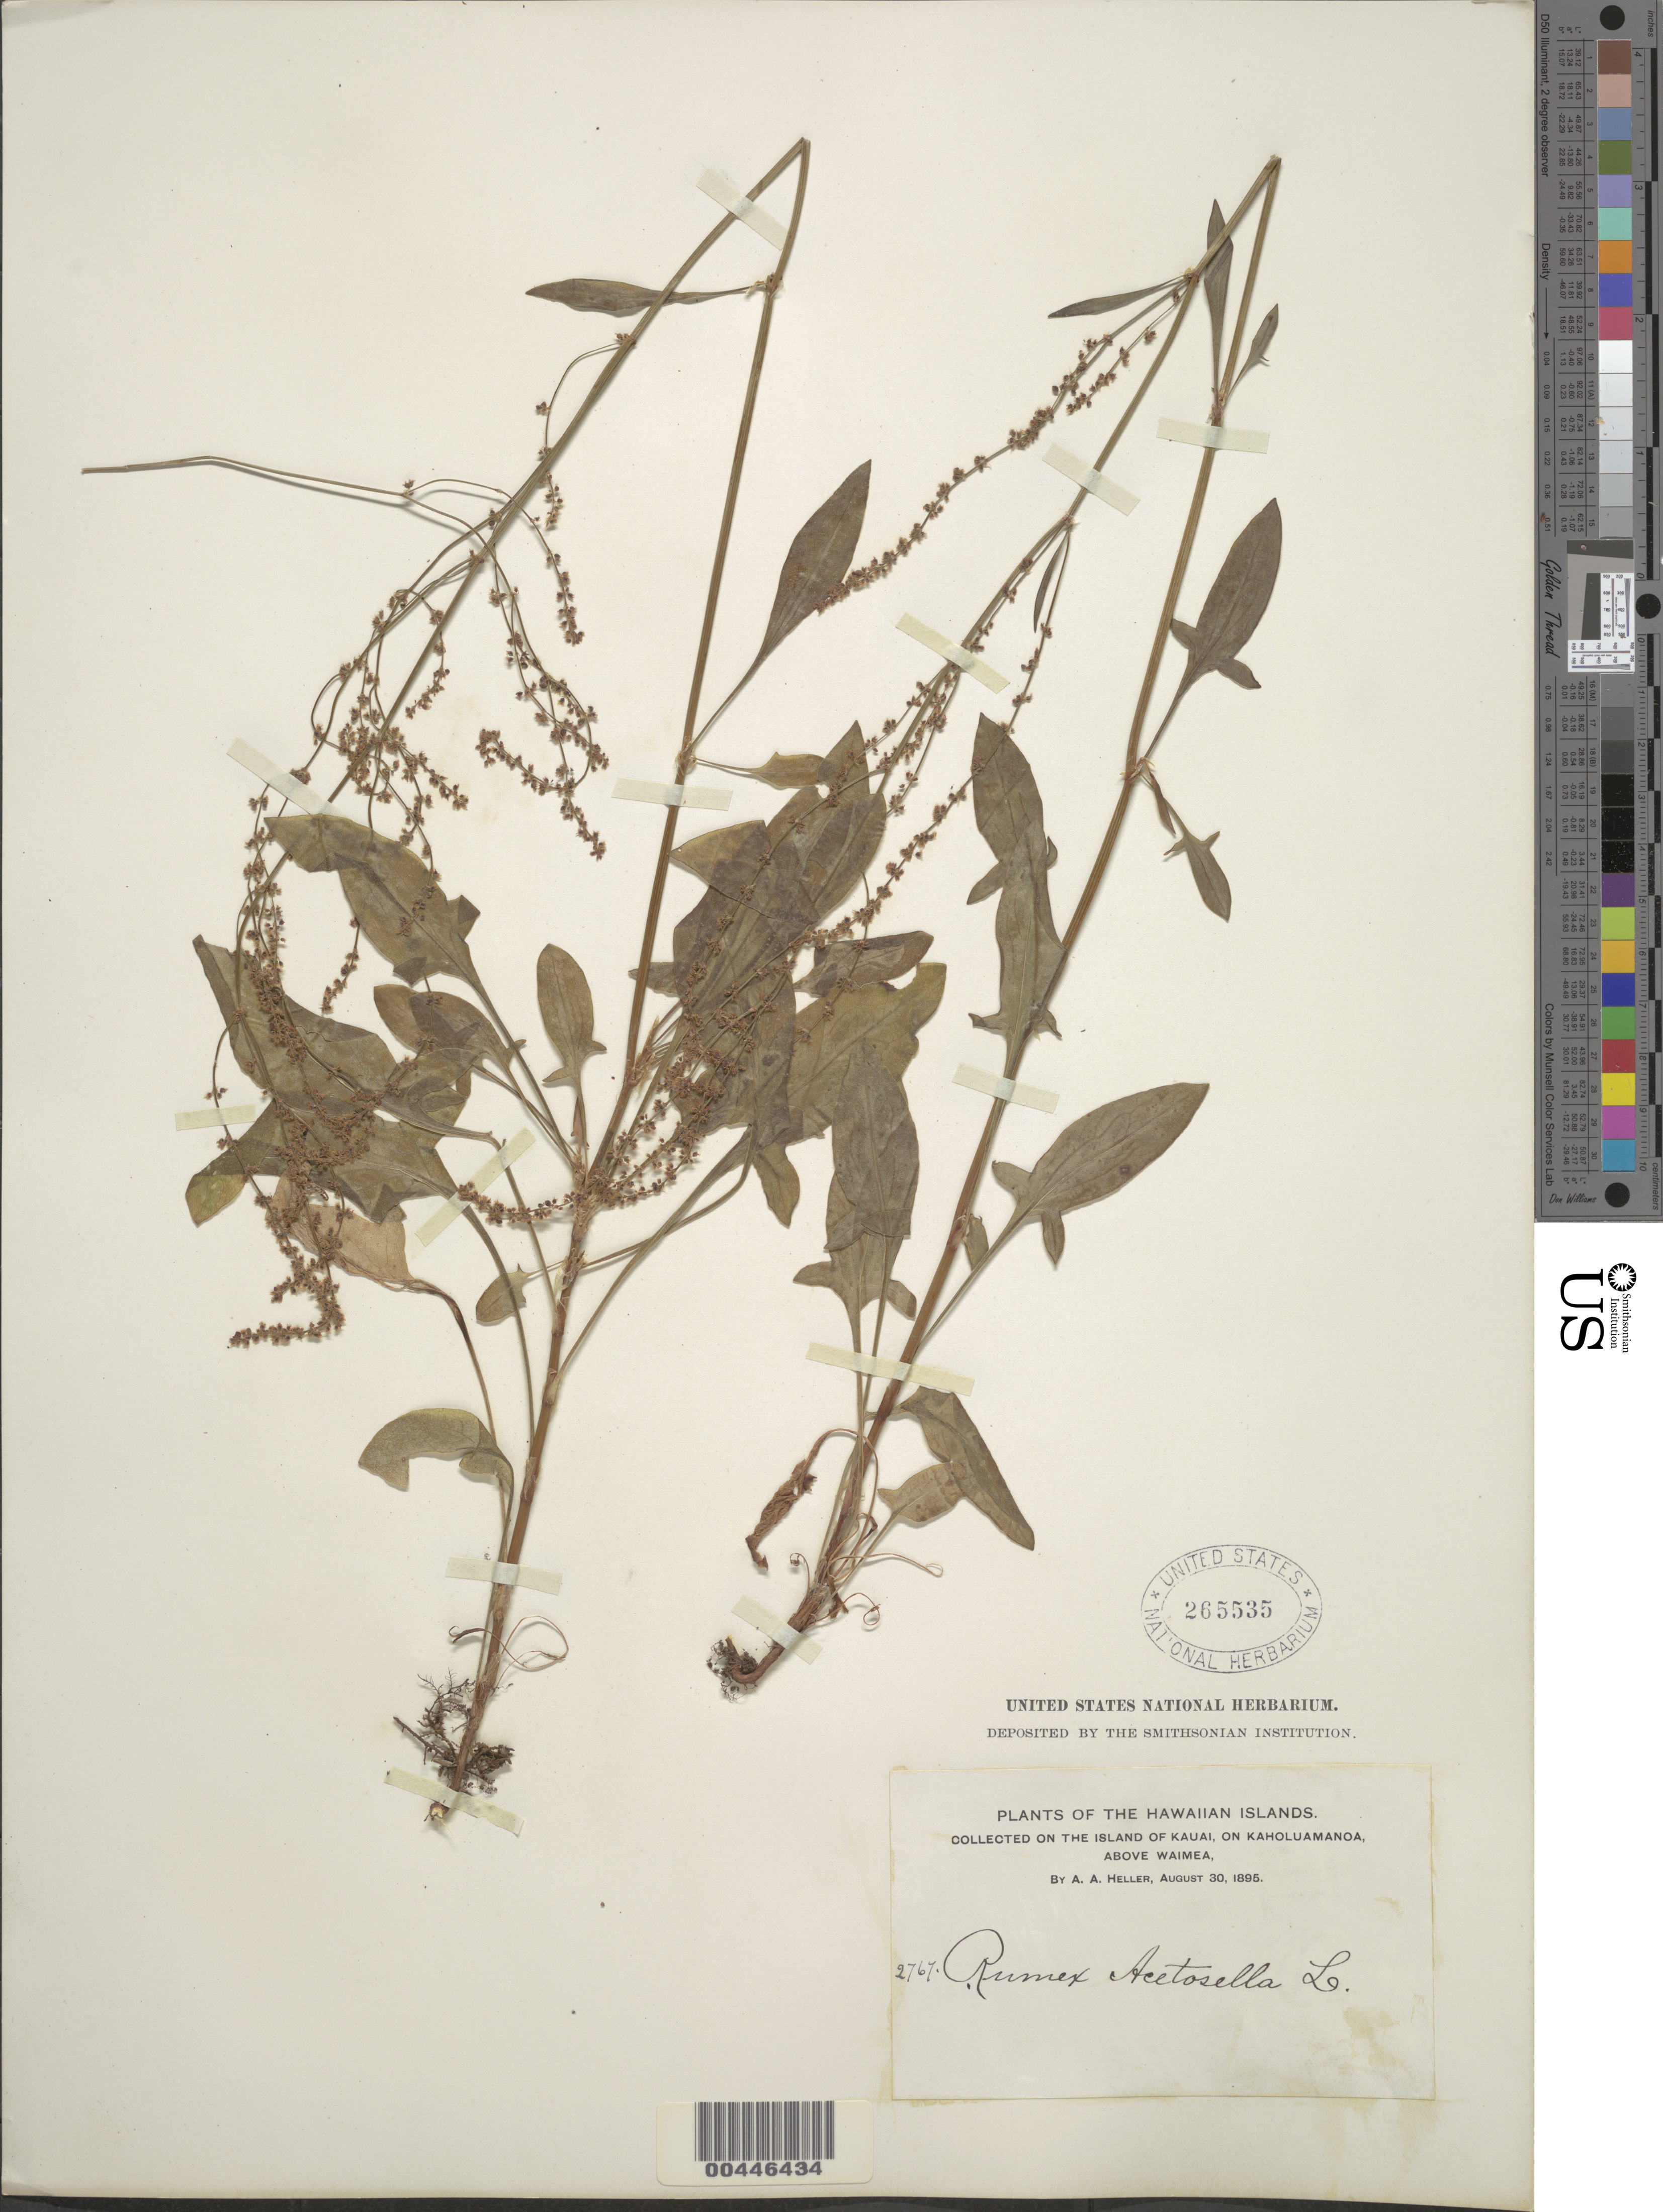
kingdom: Plantae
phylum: Tracheophyta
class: Magnoliopsida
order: Caryophyllales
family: Polygonaceae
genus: Rumex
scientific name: Rumex acetosella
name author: L.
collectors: A. A. Heller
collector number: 2767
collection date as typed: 30 Aug 1895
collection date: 1895-08-30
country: United States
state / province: Hawaii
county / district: Kauai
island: Kaua'i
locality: On Kaholuamanoa, above Waimea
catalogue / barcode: US 265535